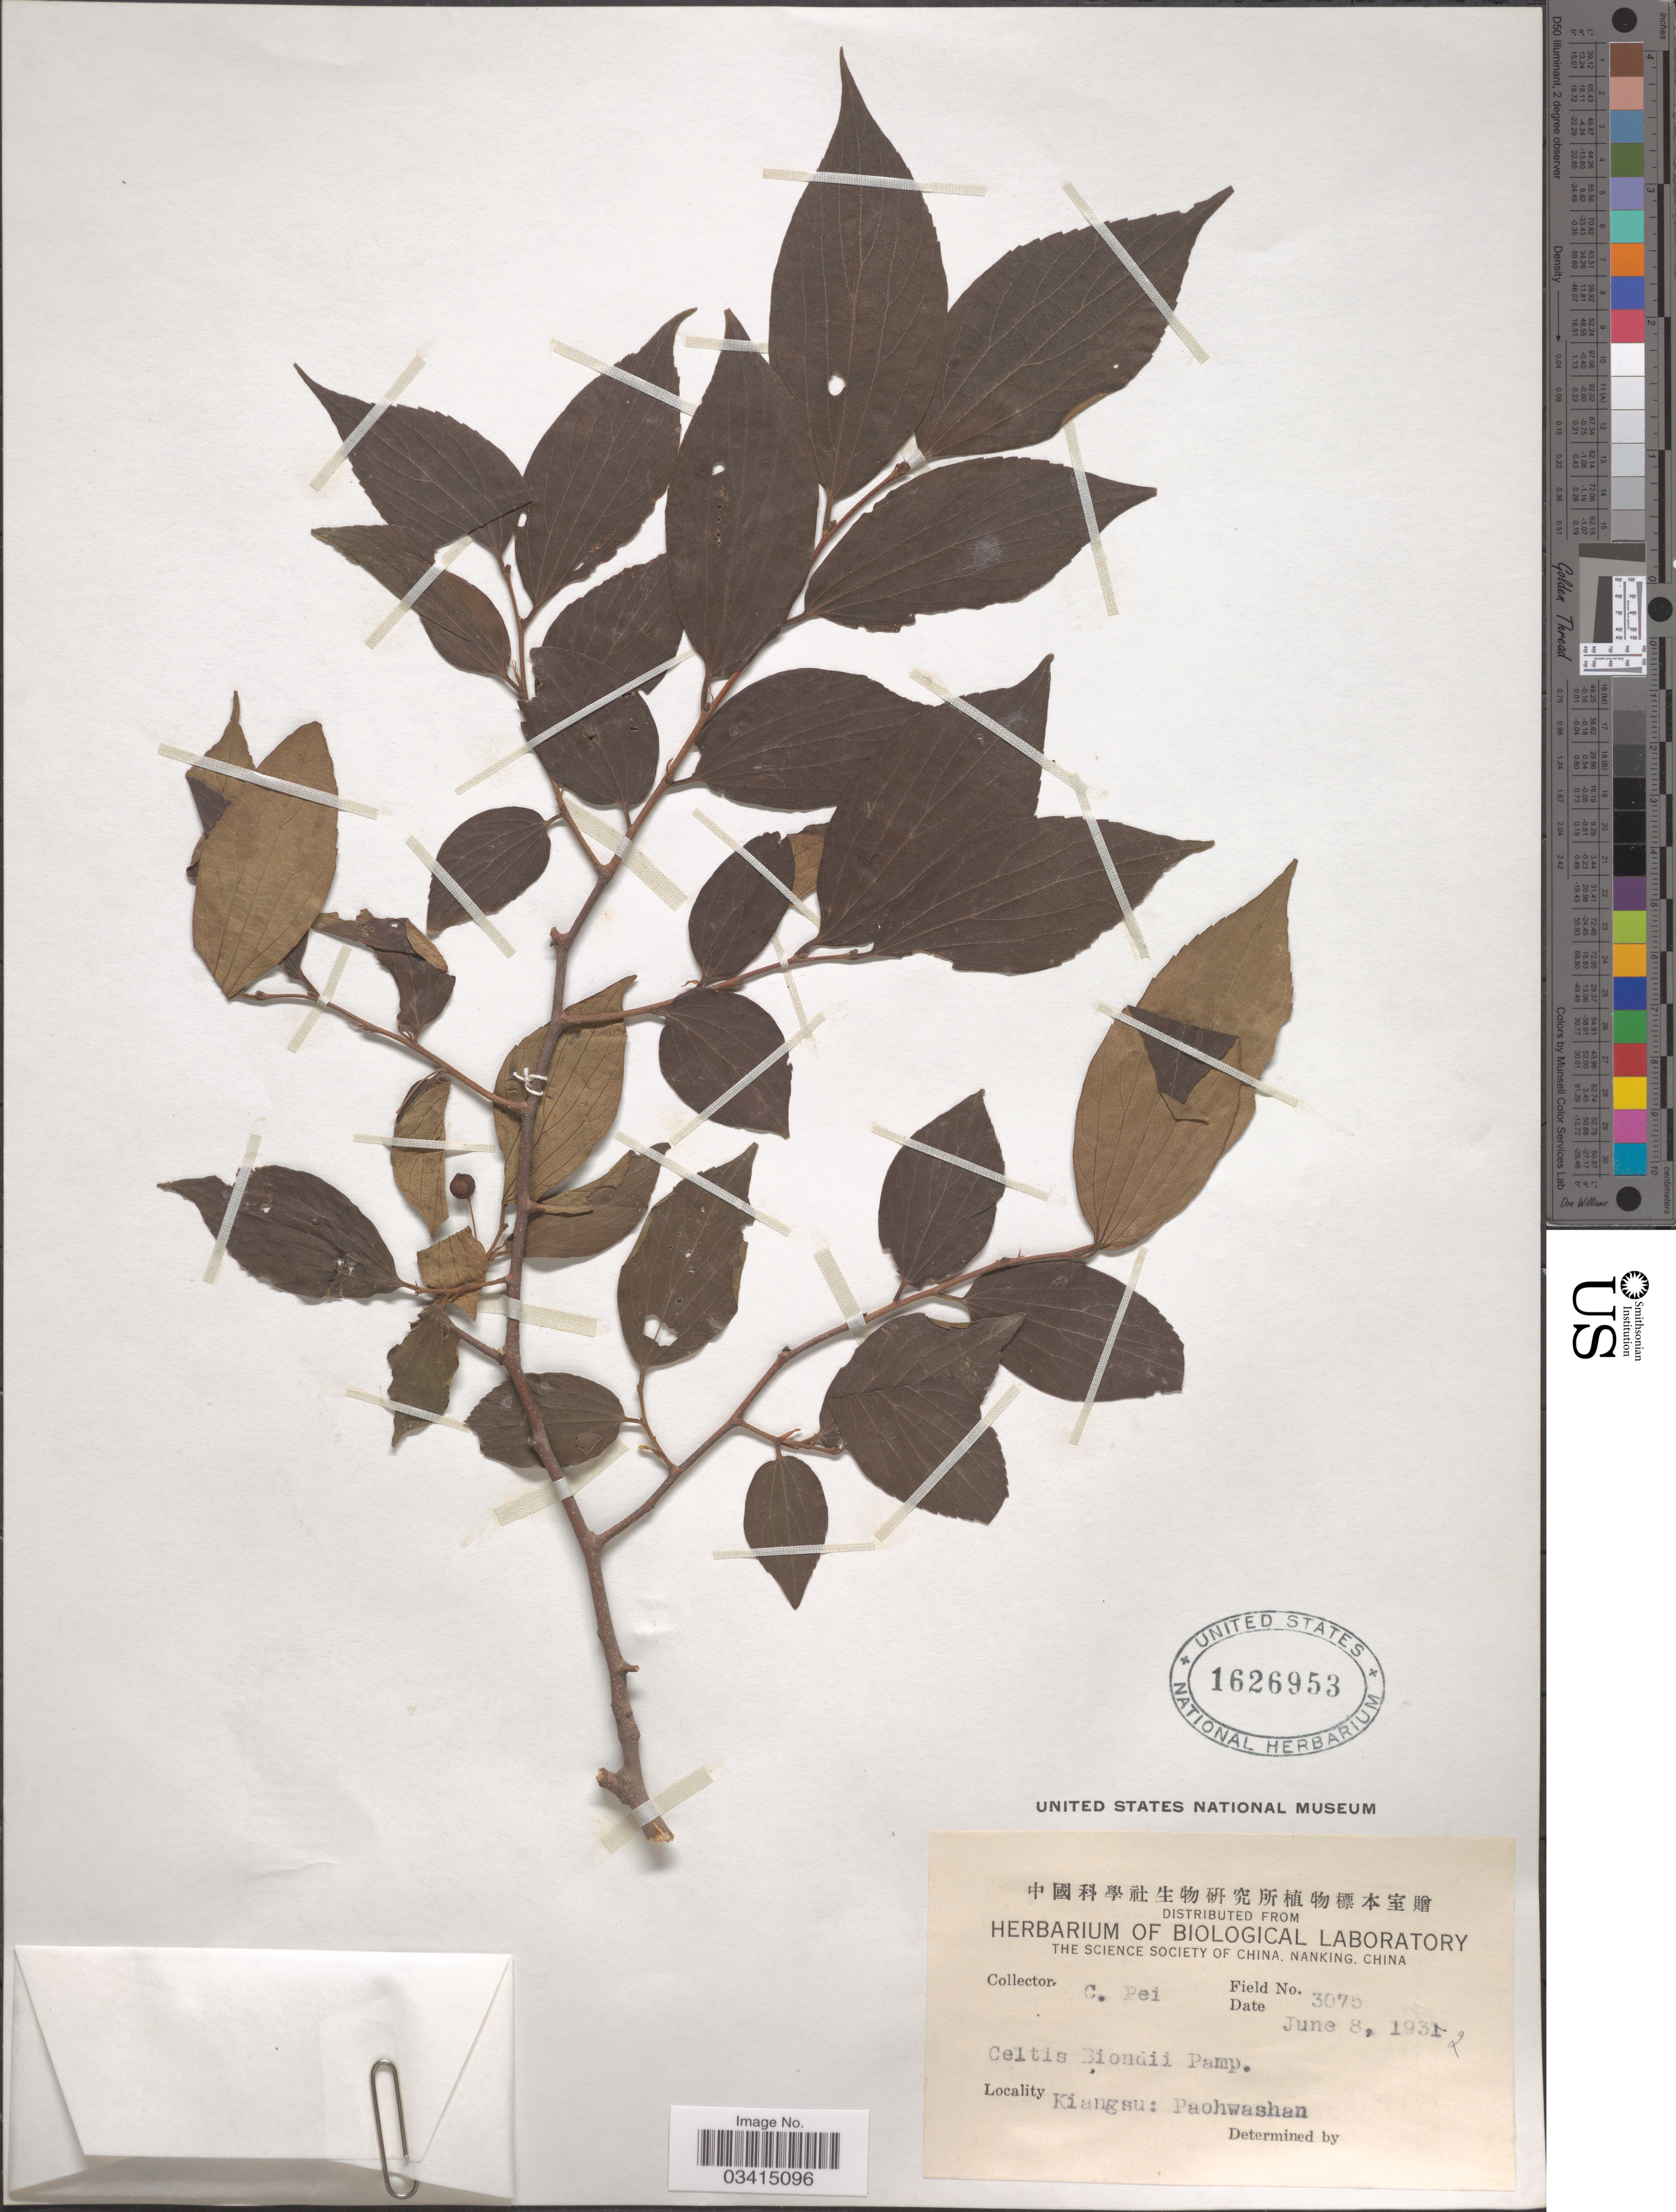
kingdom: Plantae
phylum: Tracheophyta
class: Magnoliopsida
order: Rosales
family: Cannabaceae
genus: Celtis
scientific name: Celtis biondii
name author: Pamp.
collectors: C. P'ei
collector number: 3075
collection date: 1932-06-08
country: China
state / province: Jiangsu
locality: Kiangsu: Paohwashan.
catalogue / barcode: US 1626953